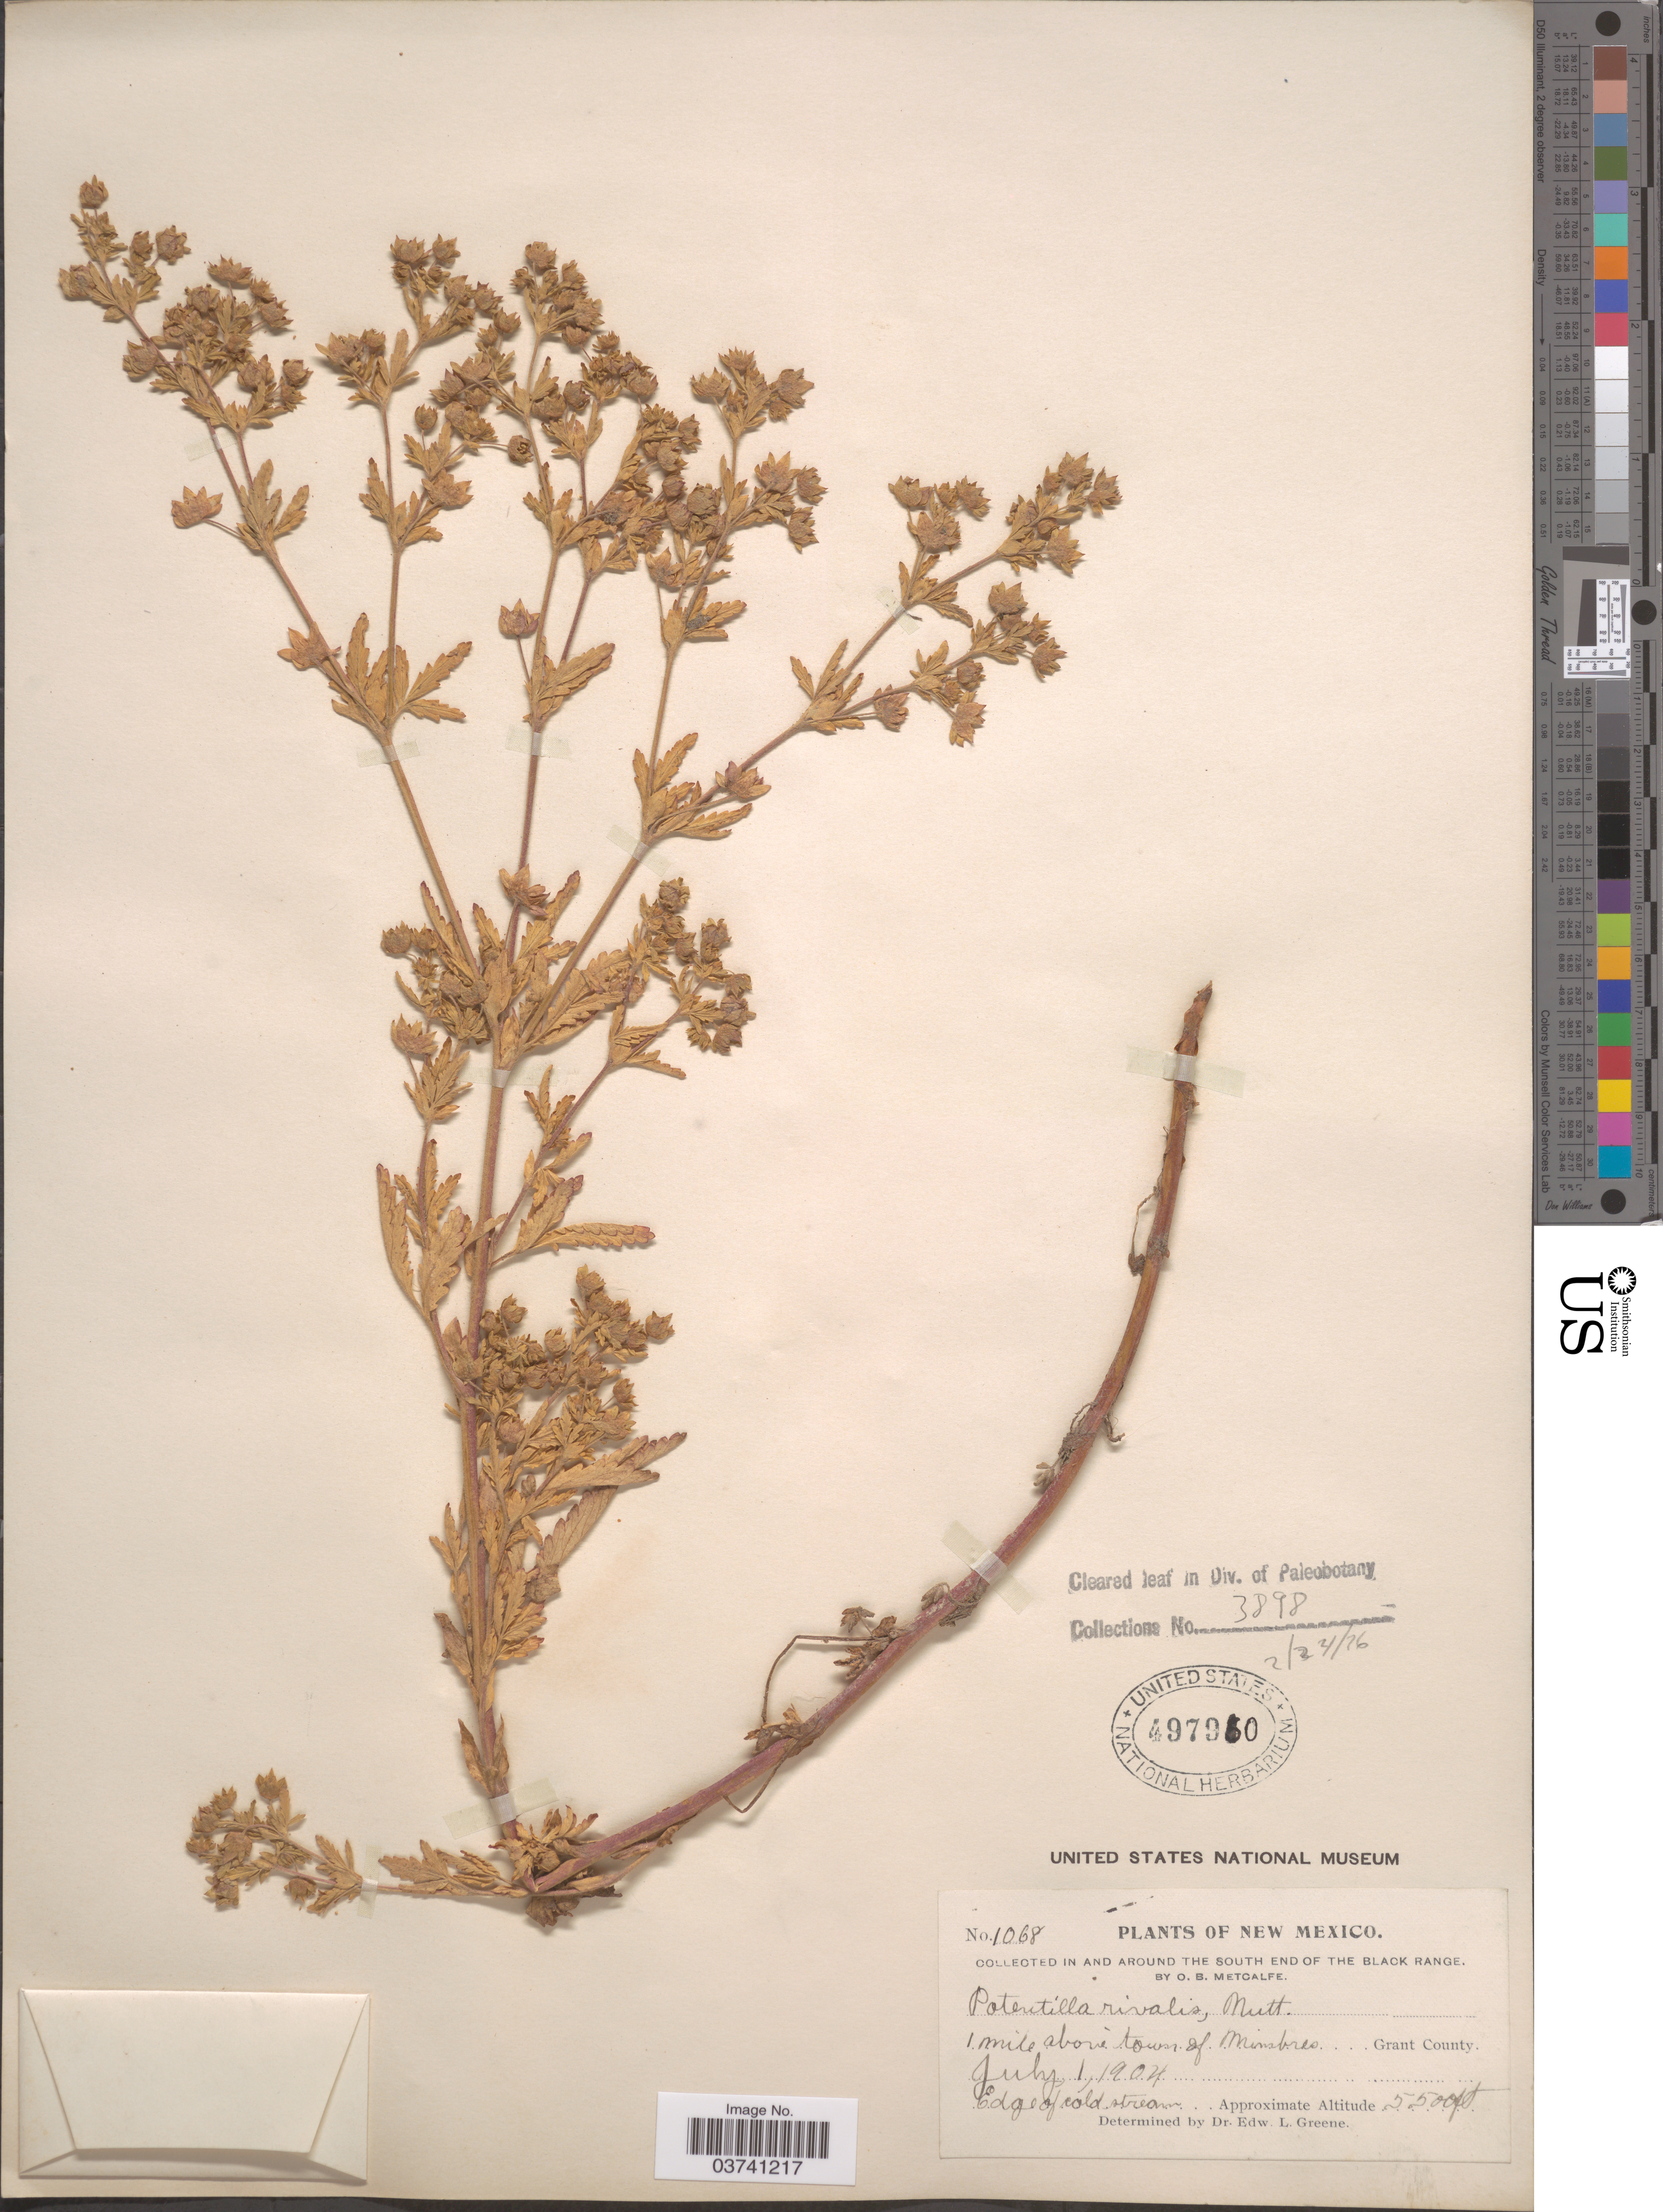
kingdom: Plantae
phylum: Tracheophyta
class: Magnoliopsida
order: Rosales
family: Rosaceae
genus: Potentilla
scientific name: Potentilla rivalis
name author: Nutt.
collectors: O. B. Metcalfe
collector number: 1068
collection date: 1904-07-01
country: United States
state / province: New Mexico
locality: In and around the South End of The Black Range. 1 mile above town of Mimbres, Grant County.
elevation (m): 1676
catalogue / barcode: US 497910